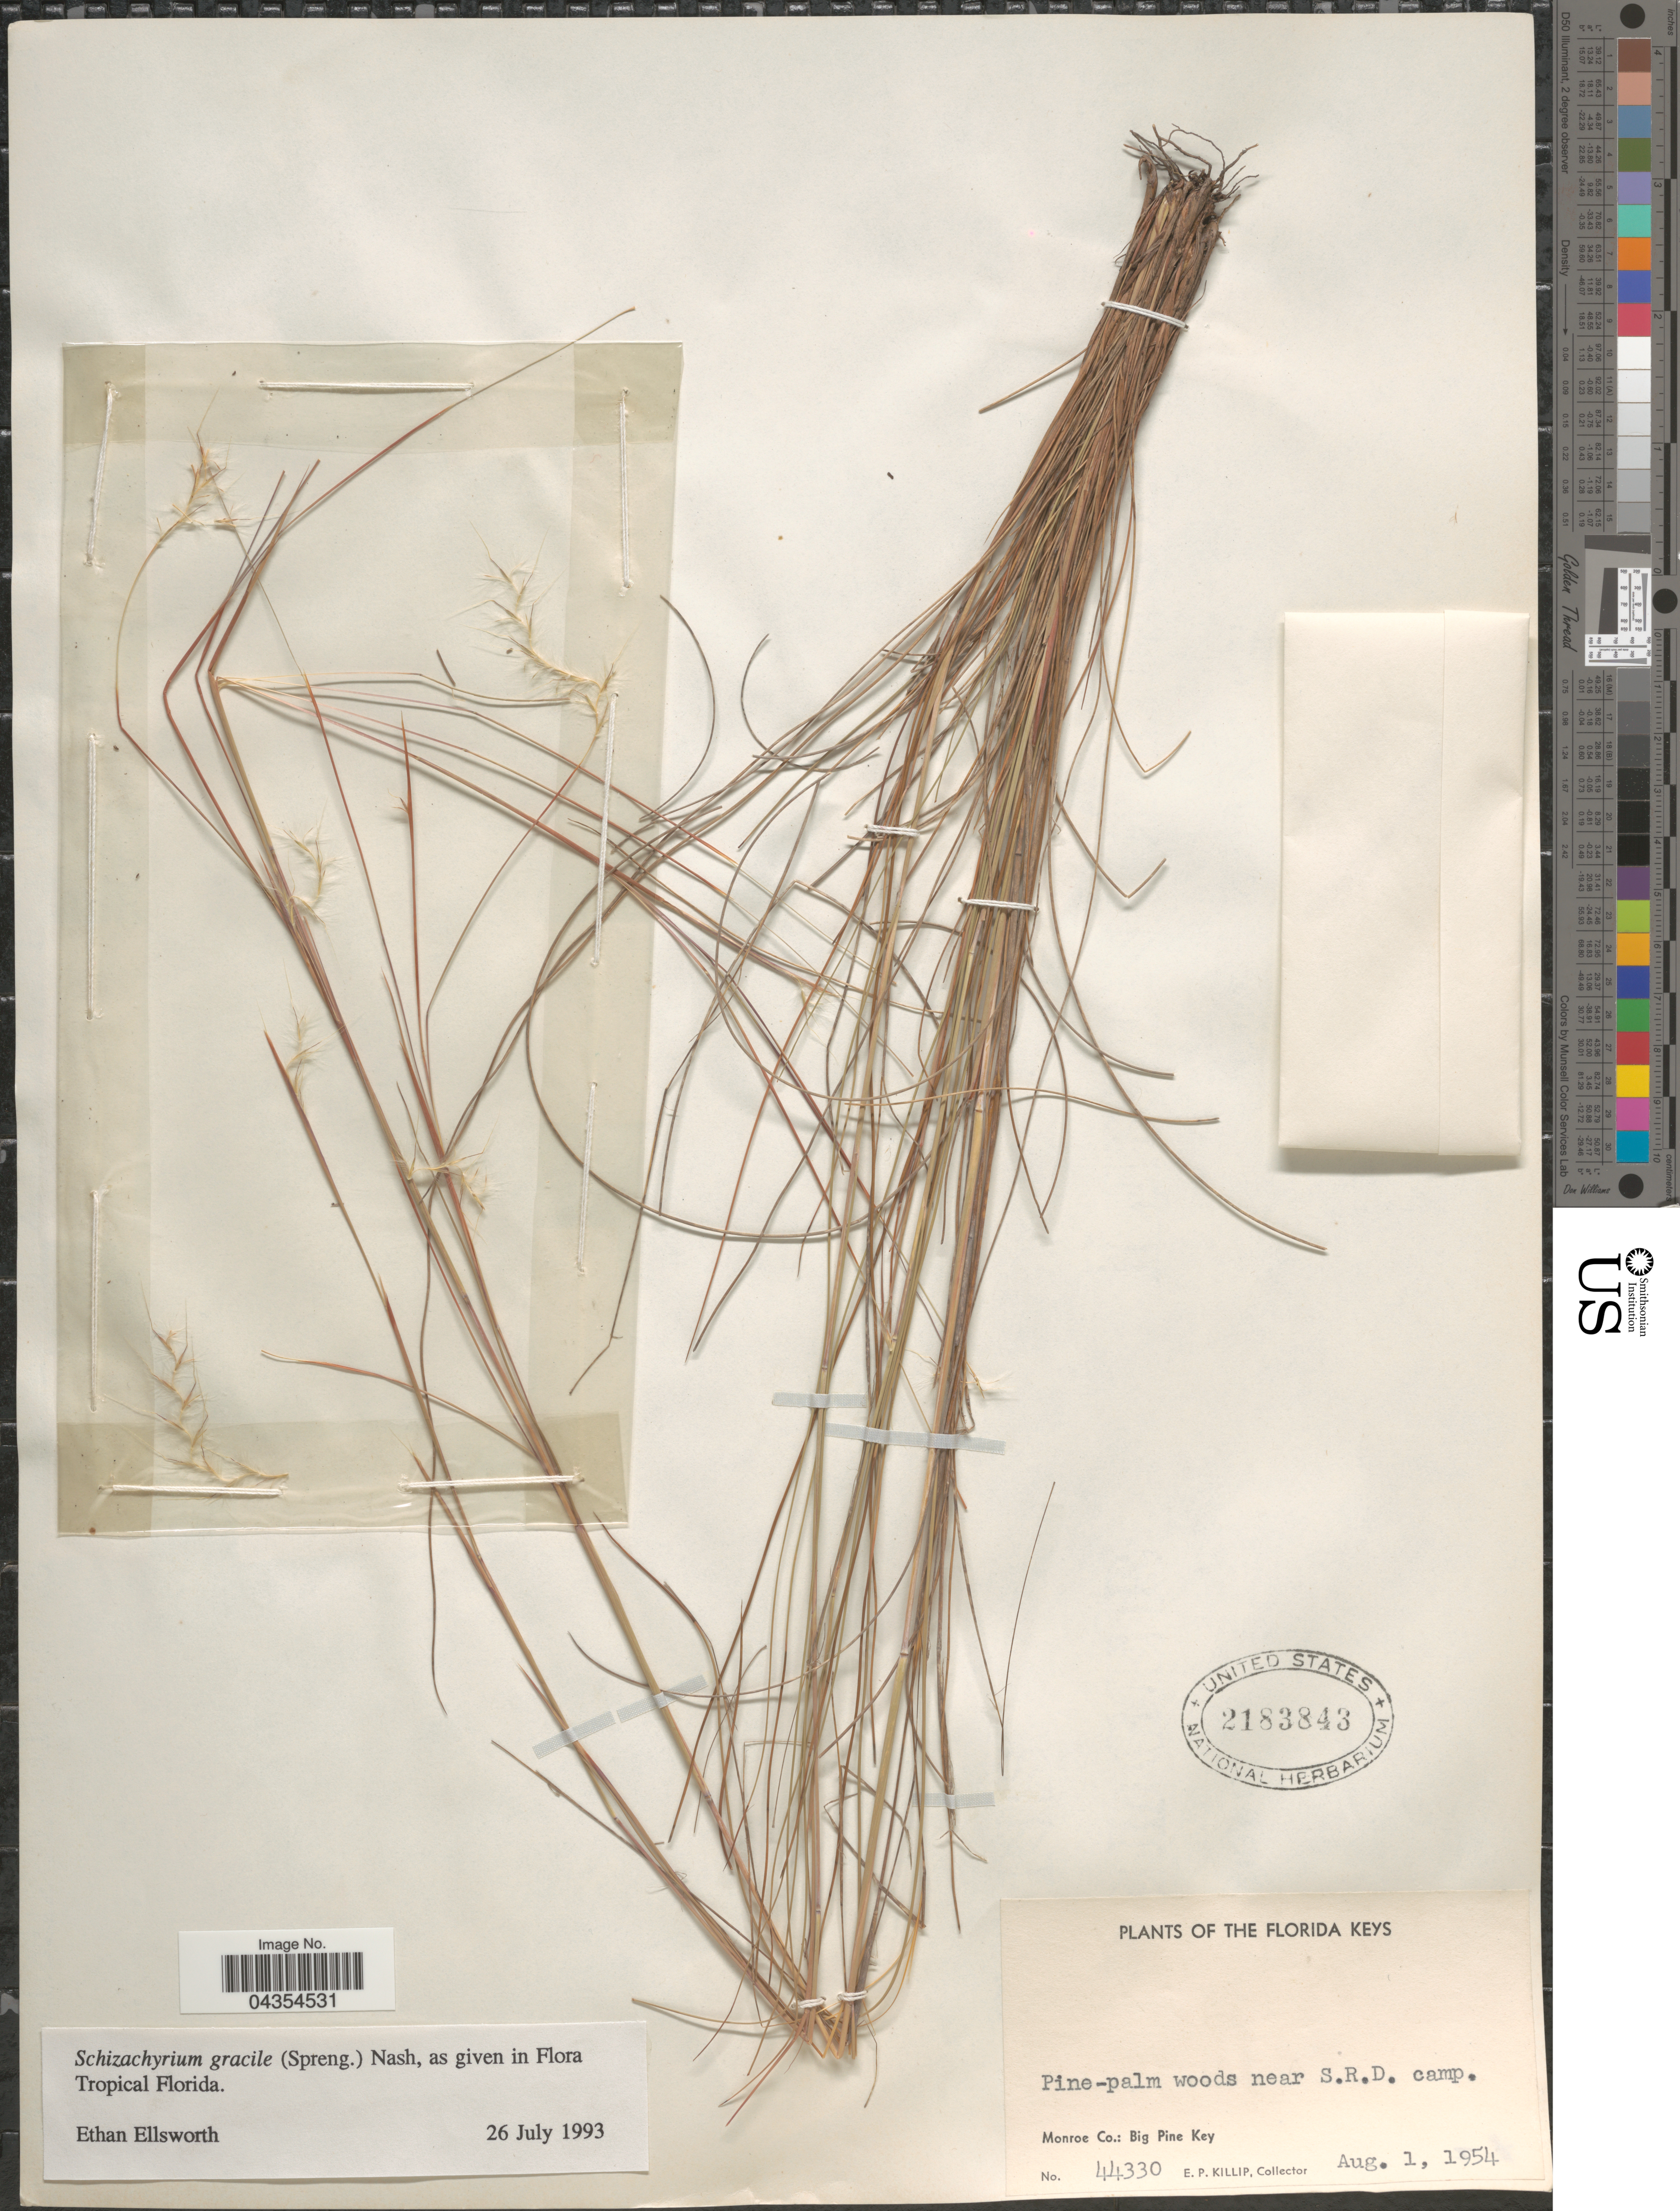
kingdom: Plantae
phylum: Tracheophyta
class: Liliopsida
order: Poales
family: Poaceae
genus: Schizachyrium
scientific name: Schizachyrium gracile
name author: (Spreng.) Nash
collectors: E. P. Killip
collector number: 44330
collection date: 1954-08-01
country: United States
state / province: Florida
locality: The Florida Keys. Pine-palm woods near S.R.D. camp. Monroe Co.: Big Pine Key.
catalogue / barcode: US 2183843